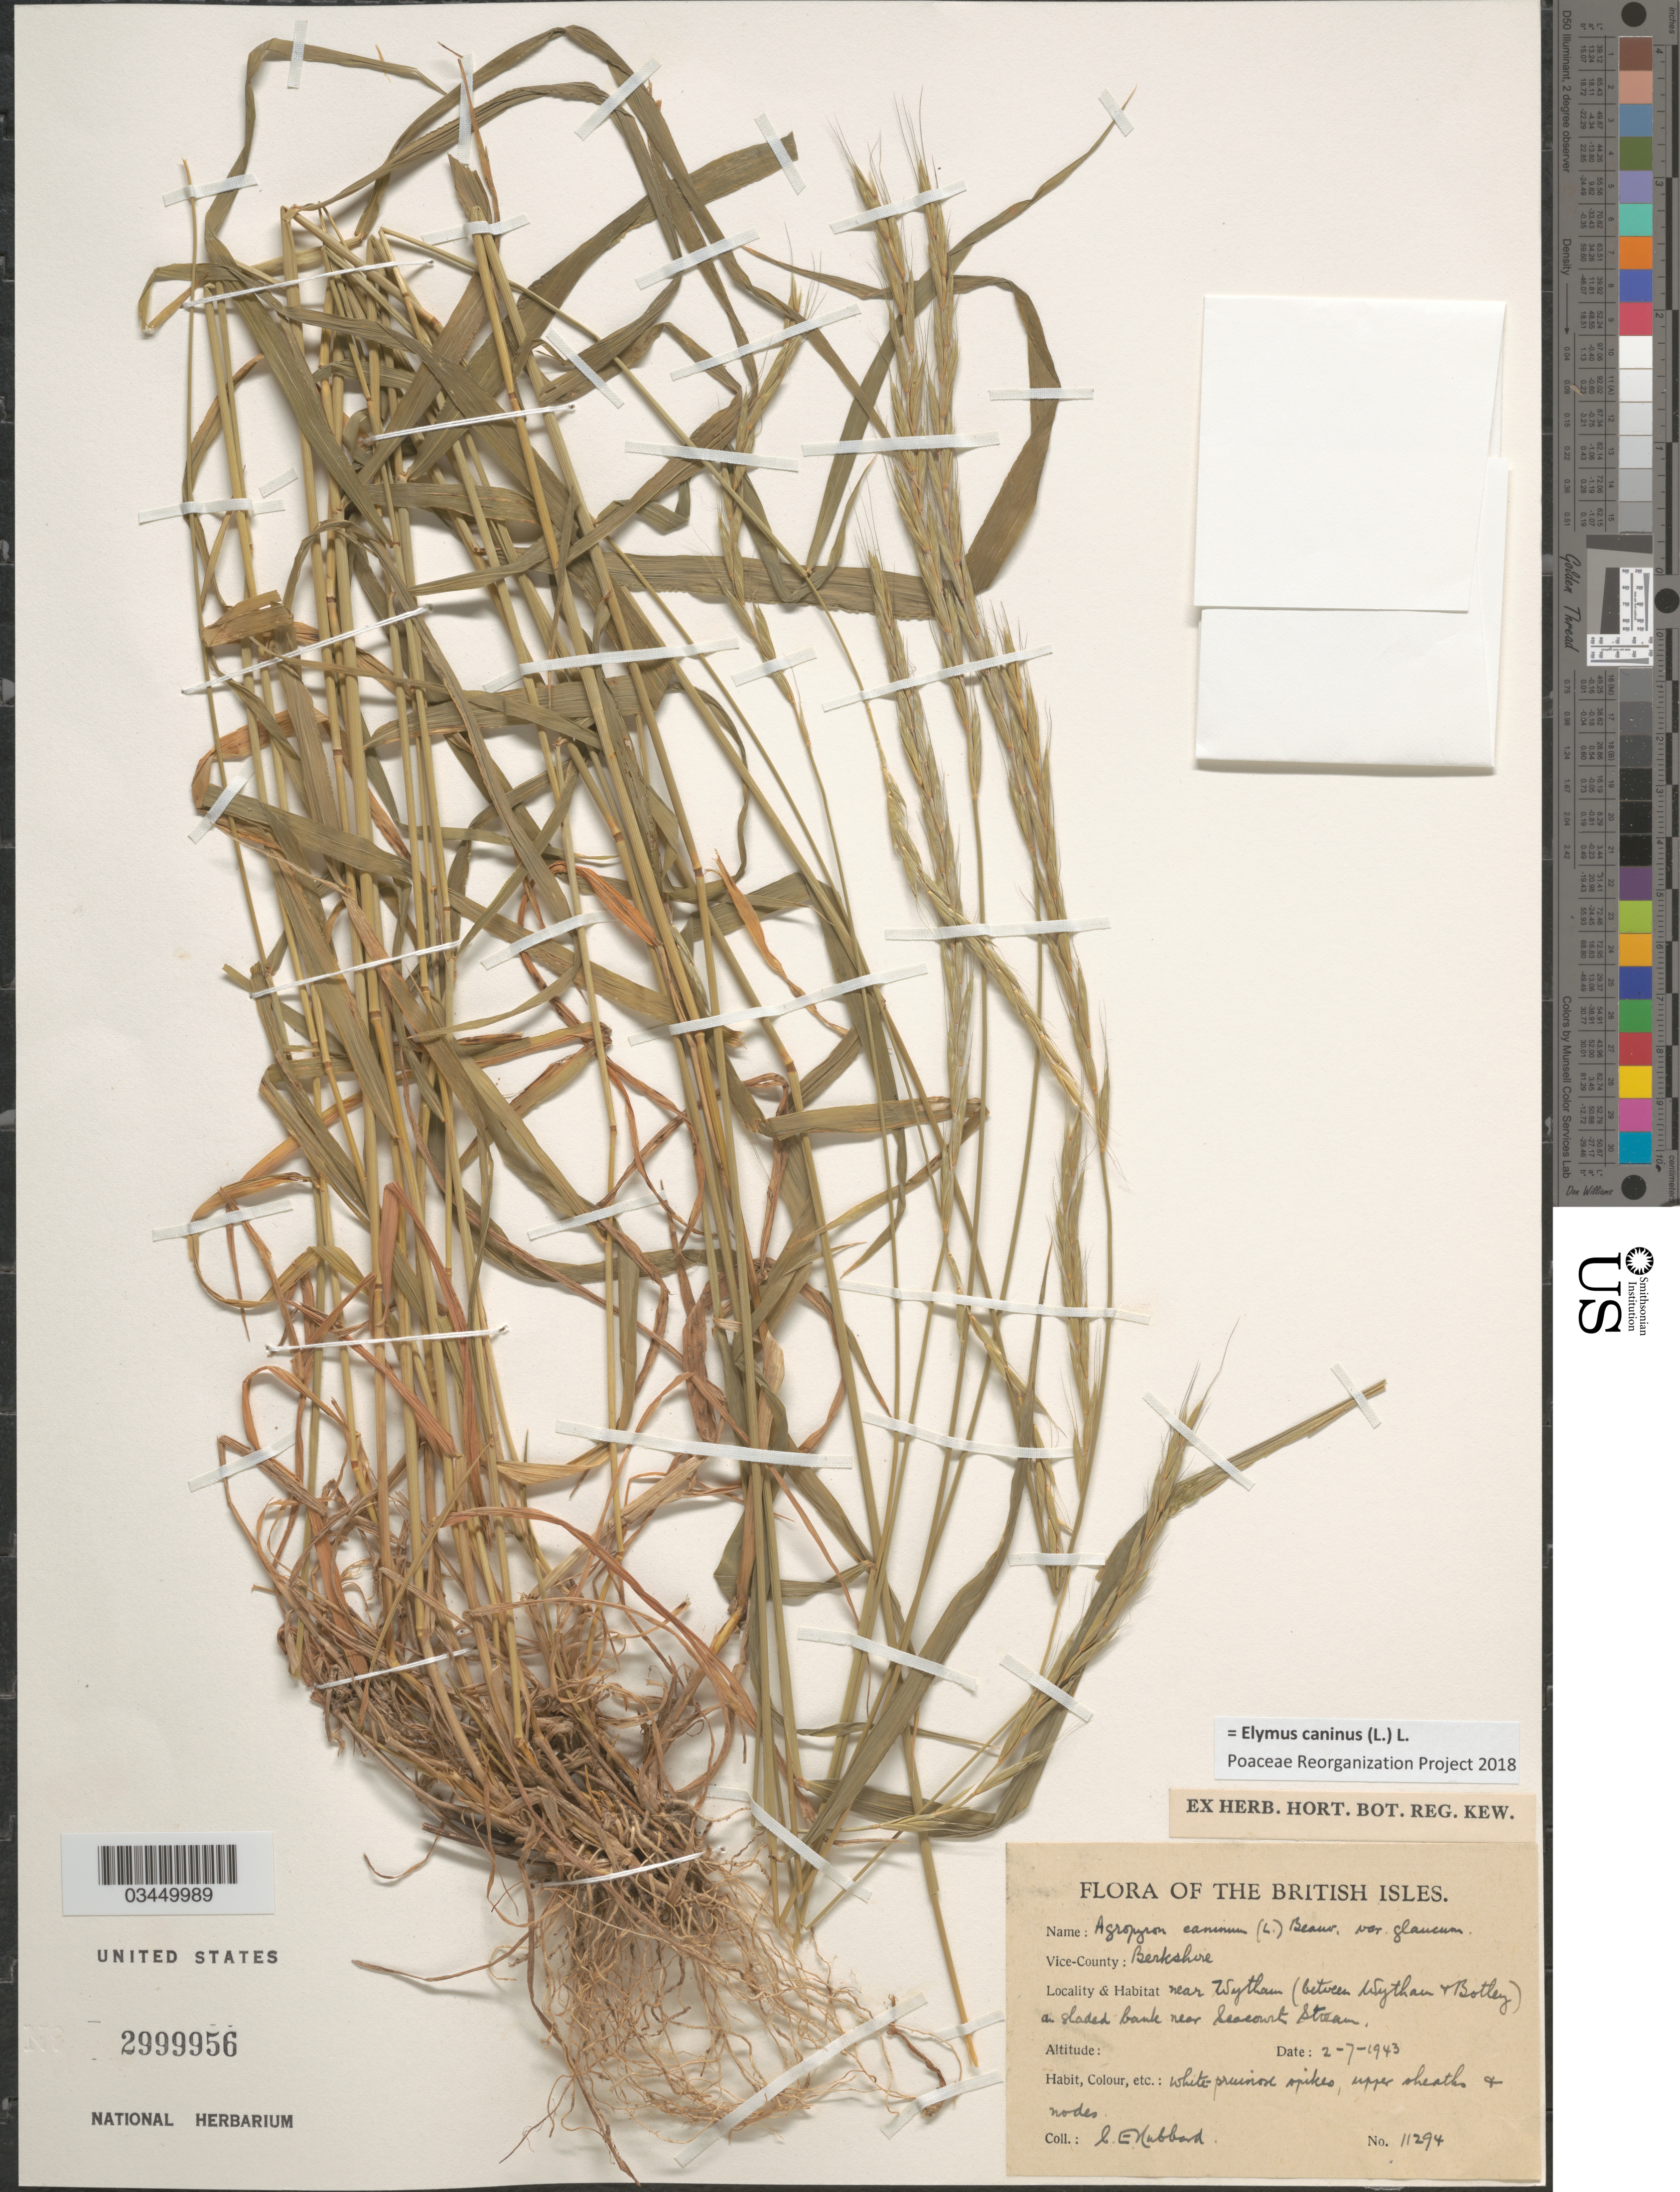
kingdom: Plantae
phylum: Tracheophyta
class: Liliopsida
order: Poales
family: Poaceae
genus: Elymus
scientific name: Elymus caninus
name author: (L.) L.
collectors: C. E. Hubbard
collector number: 11294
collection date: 1943-07-02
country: United Kingdom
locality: The British Isles. Vice-County: Berkshire. Near Wytham (between Wytham & Botley) a shaded bank near Seacourt Stream.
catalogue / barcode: US 2999956